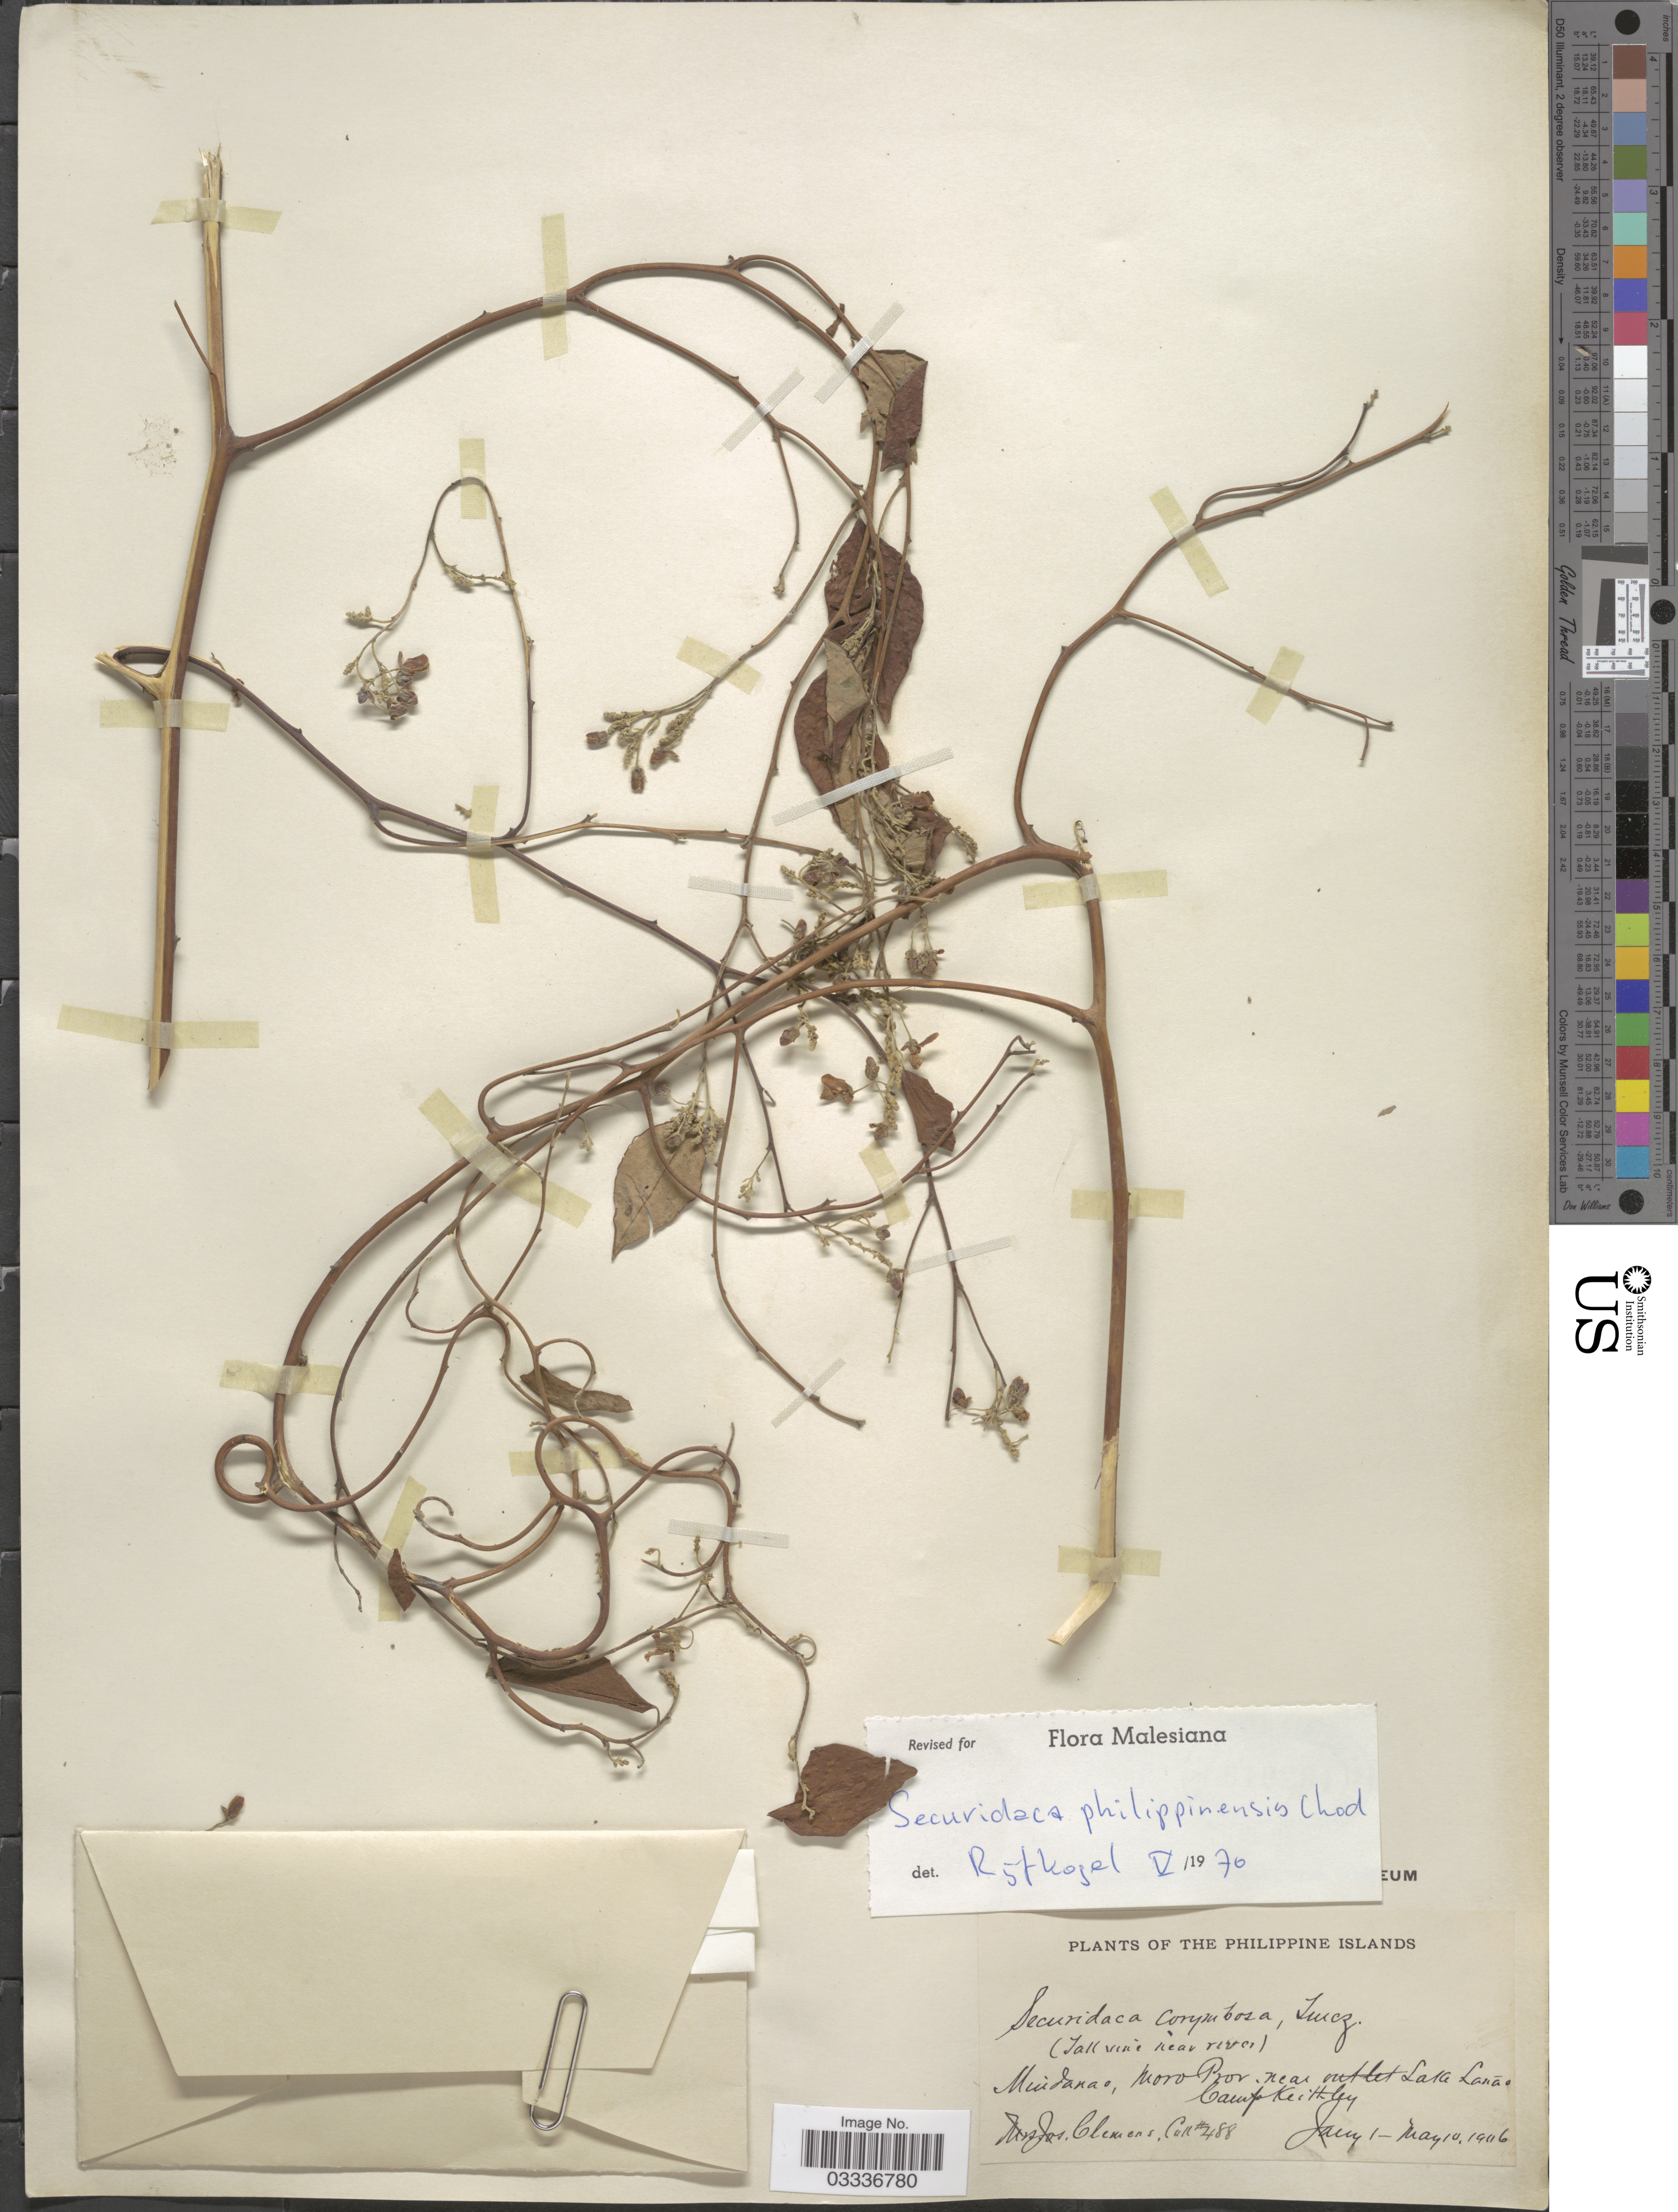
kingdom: Plantae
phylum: Tracheophyta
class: Magnoliopsida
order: Fabales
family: Polygalaceae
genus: Securidaca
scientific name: Securidaca philippinensis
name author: Chodat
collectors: J. Clemens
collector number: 488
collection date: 1906-01-01/1906-05-10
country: Philippines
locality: Mindanao, Moro Prov. near outlet Lake Lanao Camp Keithley.